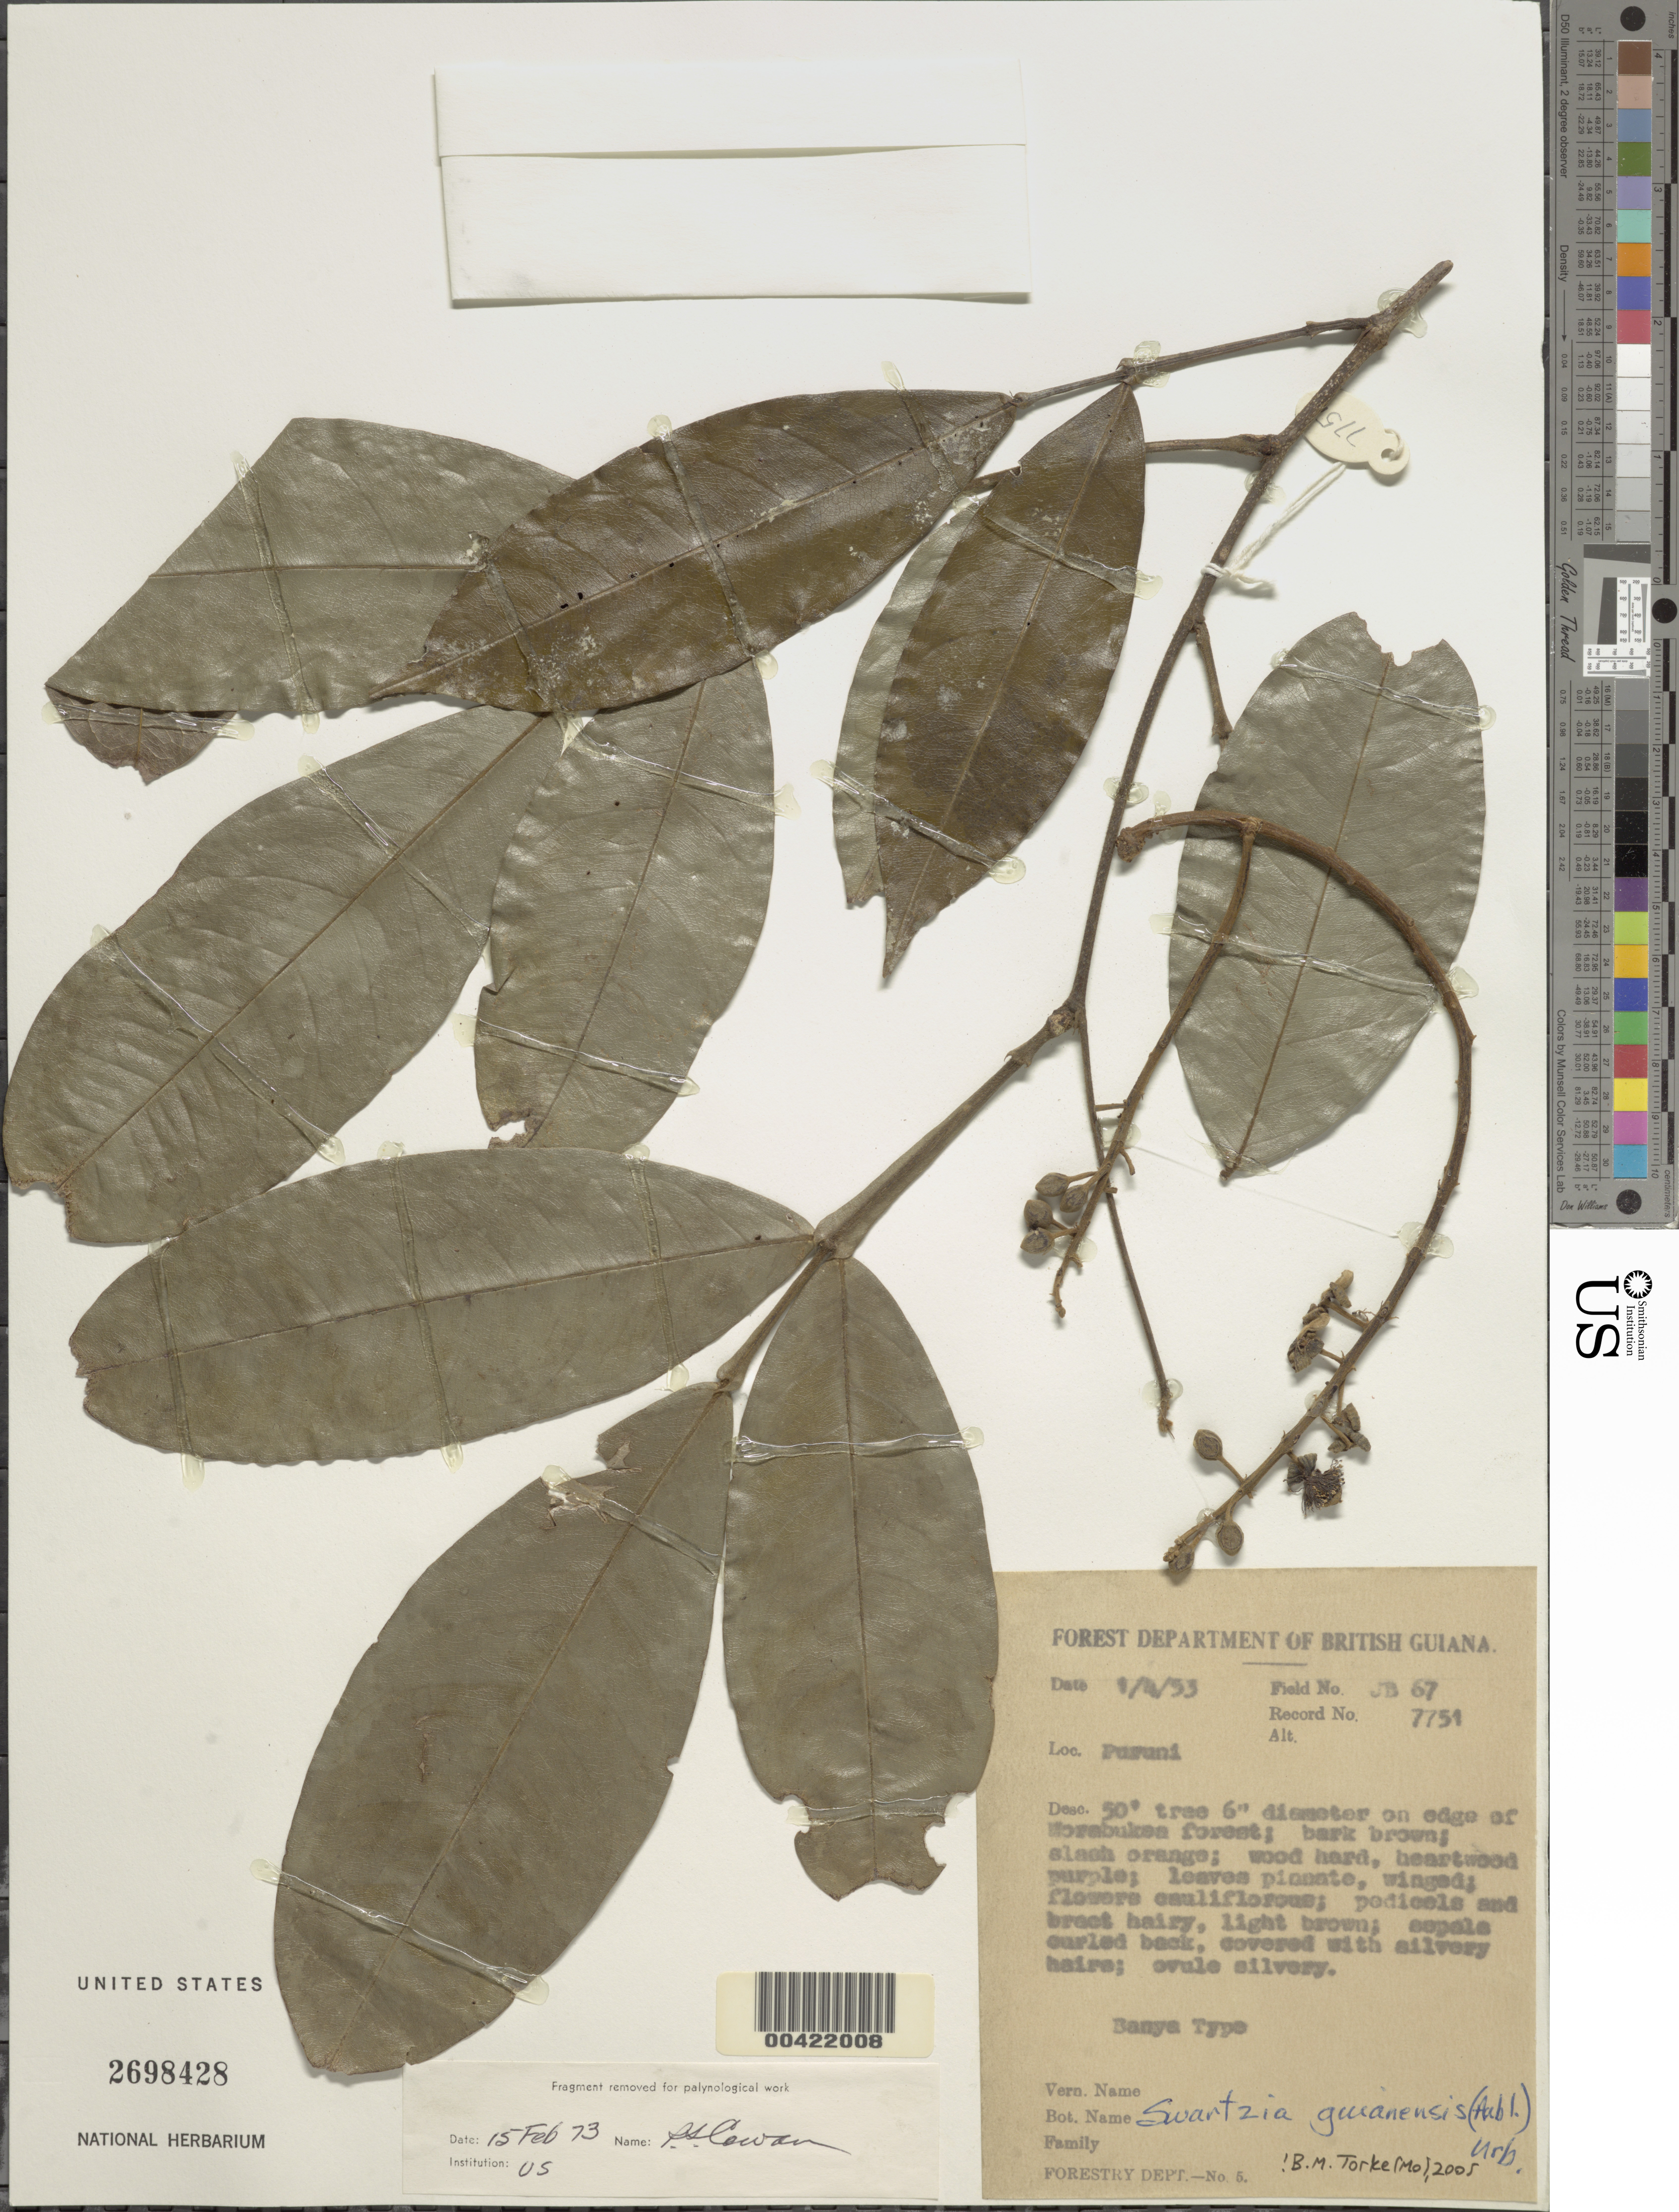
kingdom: Plantae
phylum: Tracheophyta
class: Magnoliopsida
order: Fabales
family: Fabaceae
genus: Swartzia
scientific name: Swartzia guianensis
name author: (Aubl.) Urb.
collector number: Jb 67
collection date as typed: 01 Apr 1953 or 04 Jan 1953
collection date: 1953-01-04 or 1953-04-01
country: Guyana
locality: Puruni; edge of morebukea forest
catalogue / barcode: US 2698428